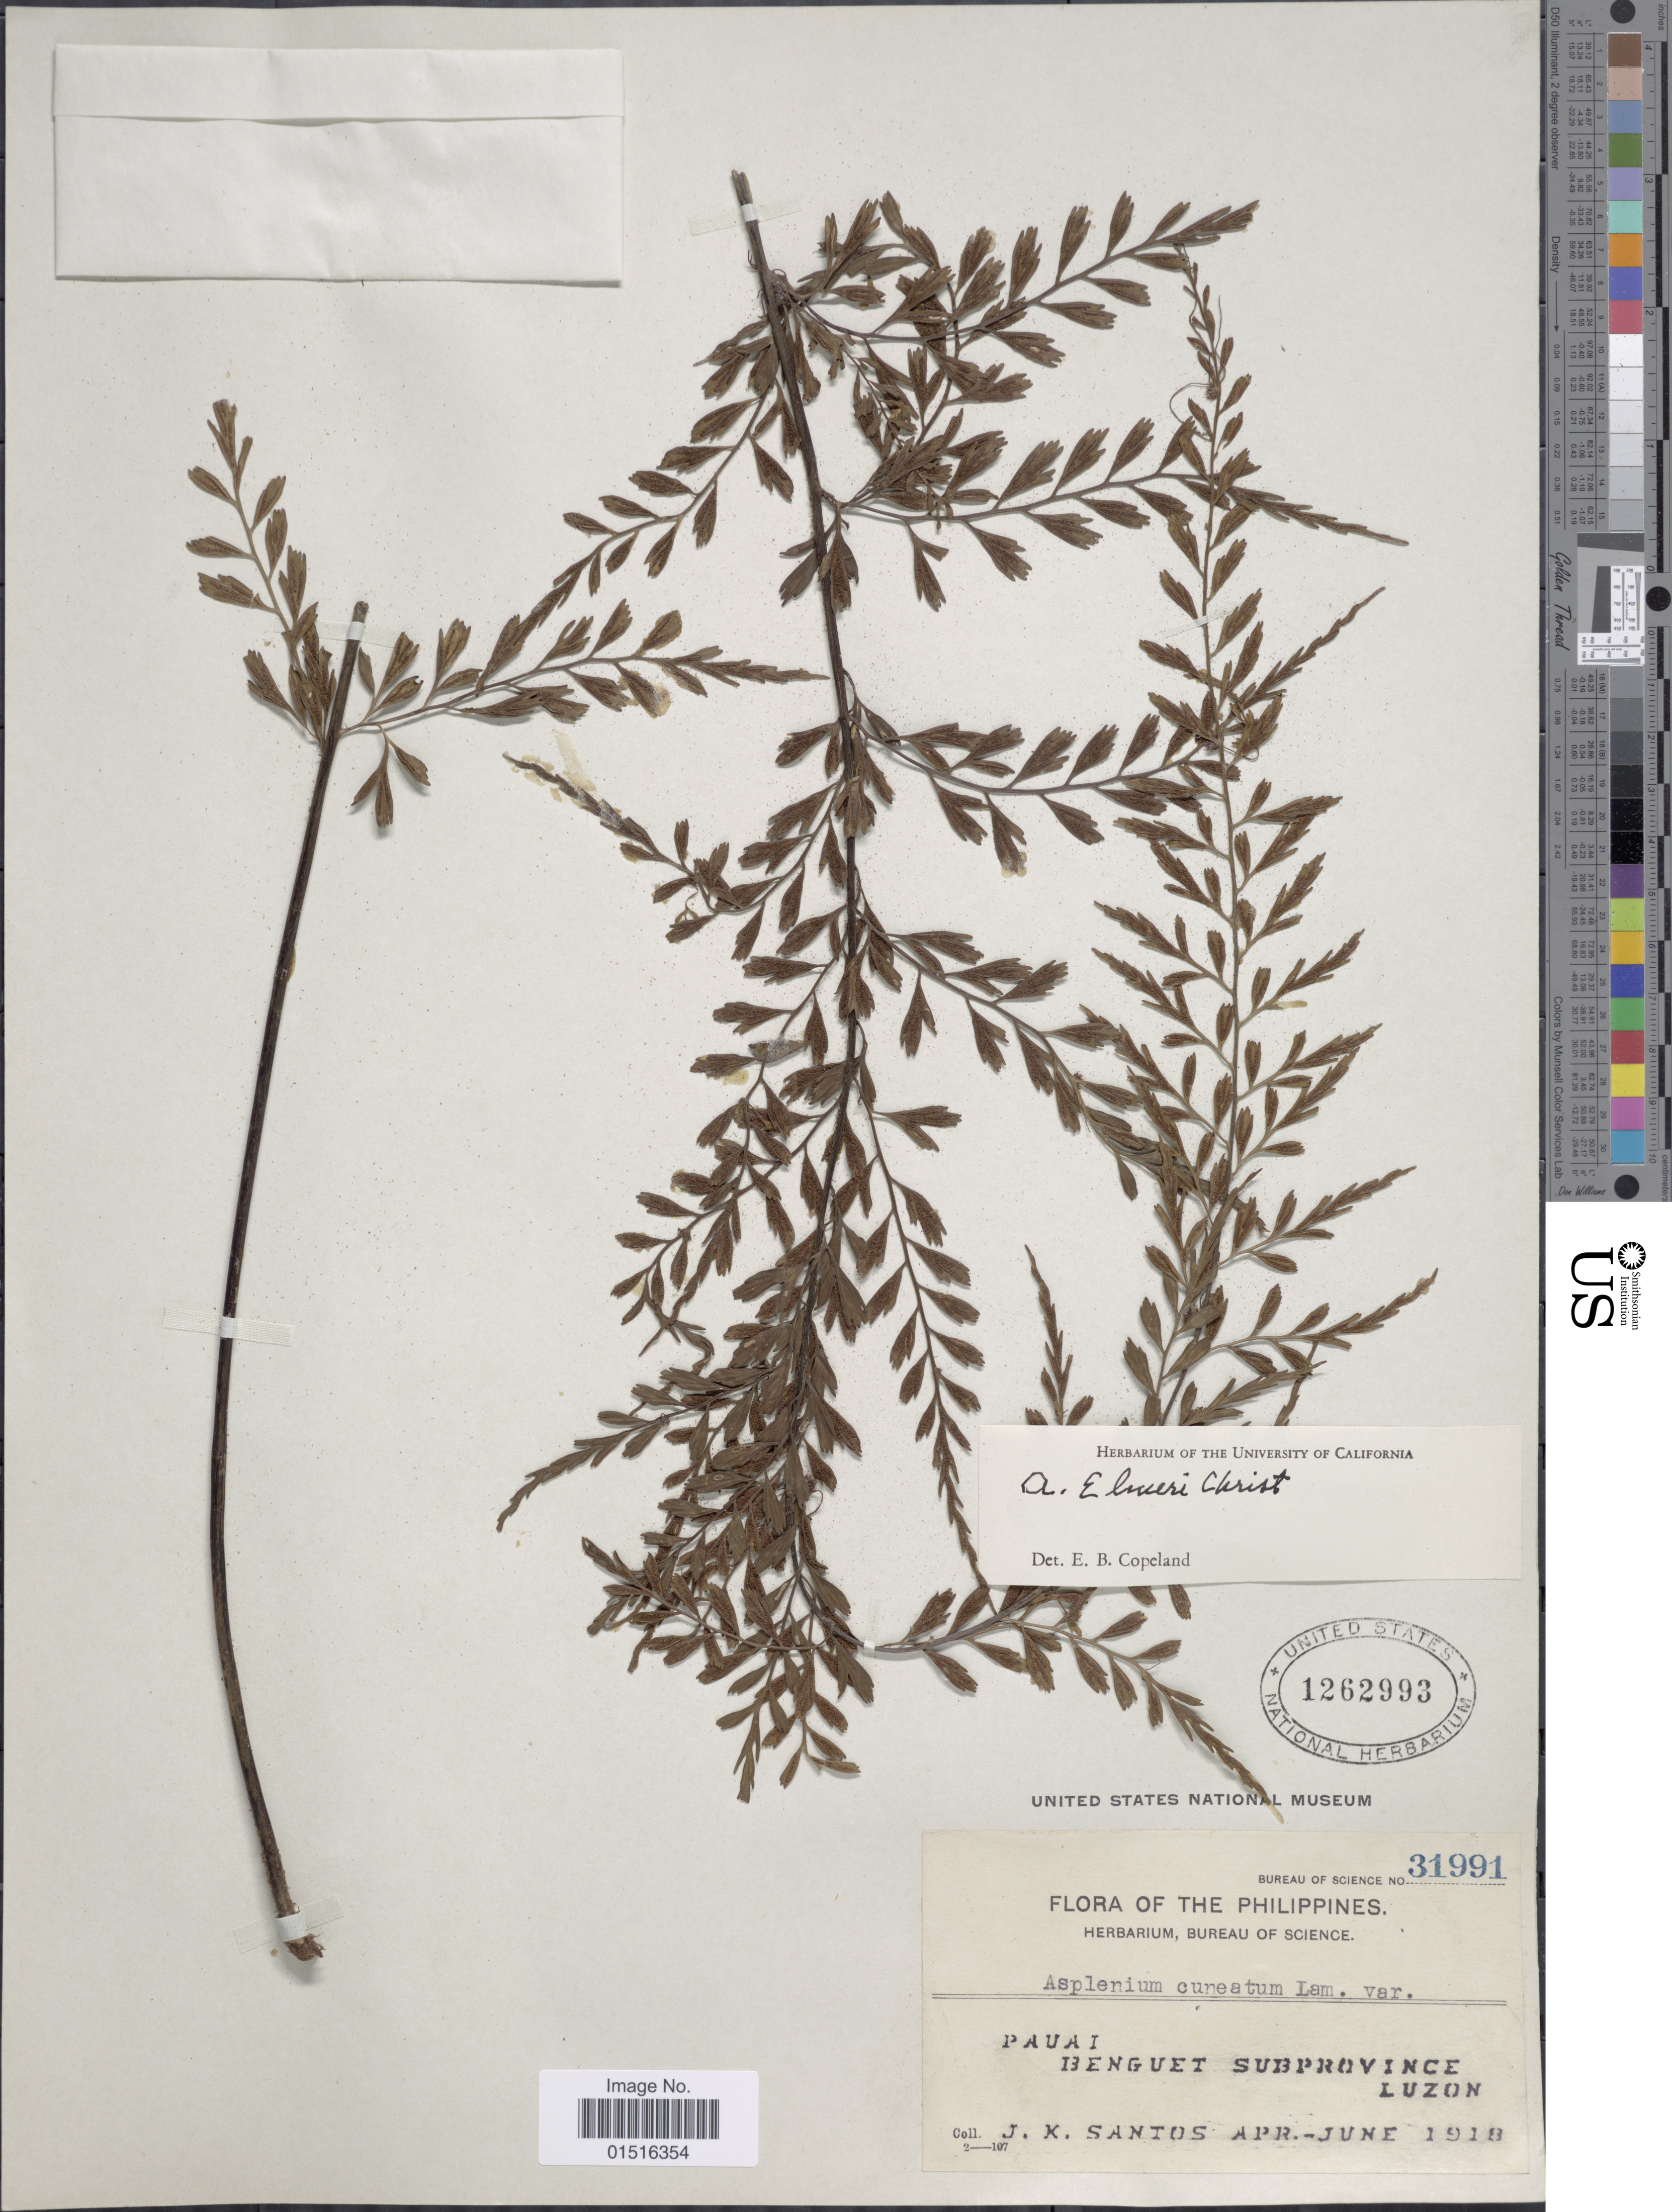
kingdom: Plantae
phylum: Tracheophyta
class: Polypodiopsida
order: Polypodiales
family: Aspleniaceae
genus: Asplenium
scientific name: Asplenium elmeri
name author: Christ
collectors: J. K. Santos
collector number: Bureau of Science 31991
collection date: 1918-04/1918-06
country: Philippines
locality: Pauai, Benguet Subprovince, Luzon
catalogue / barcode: US 1262993